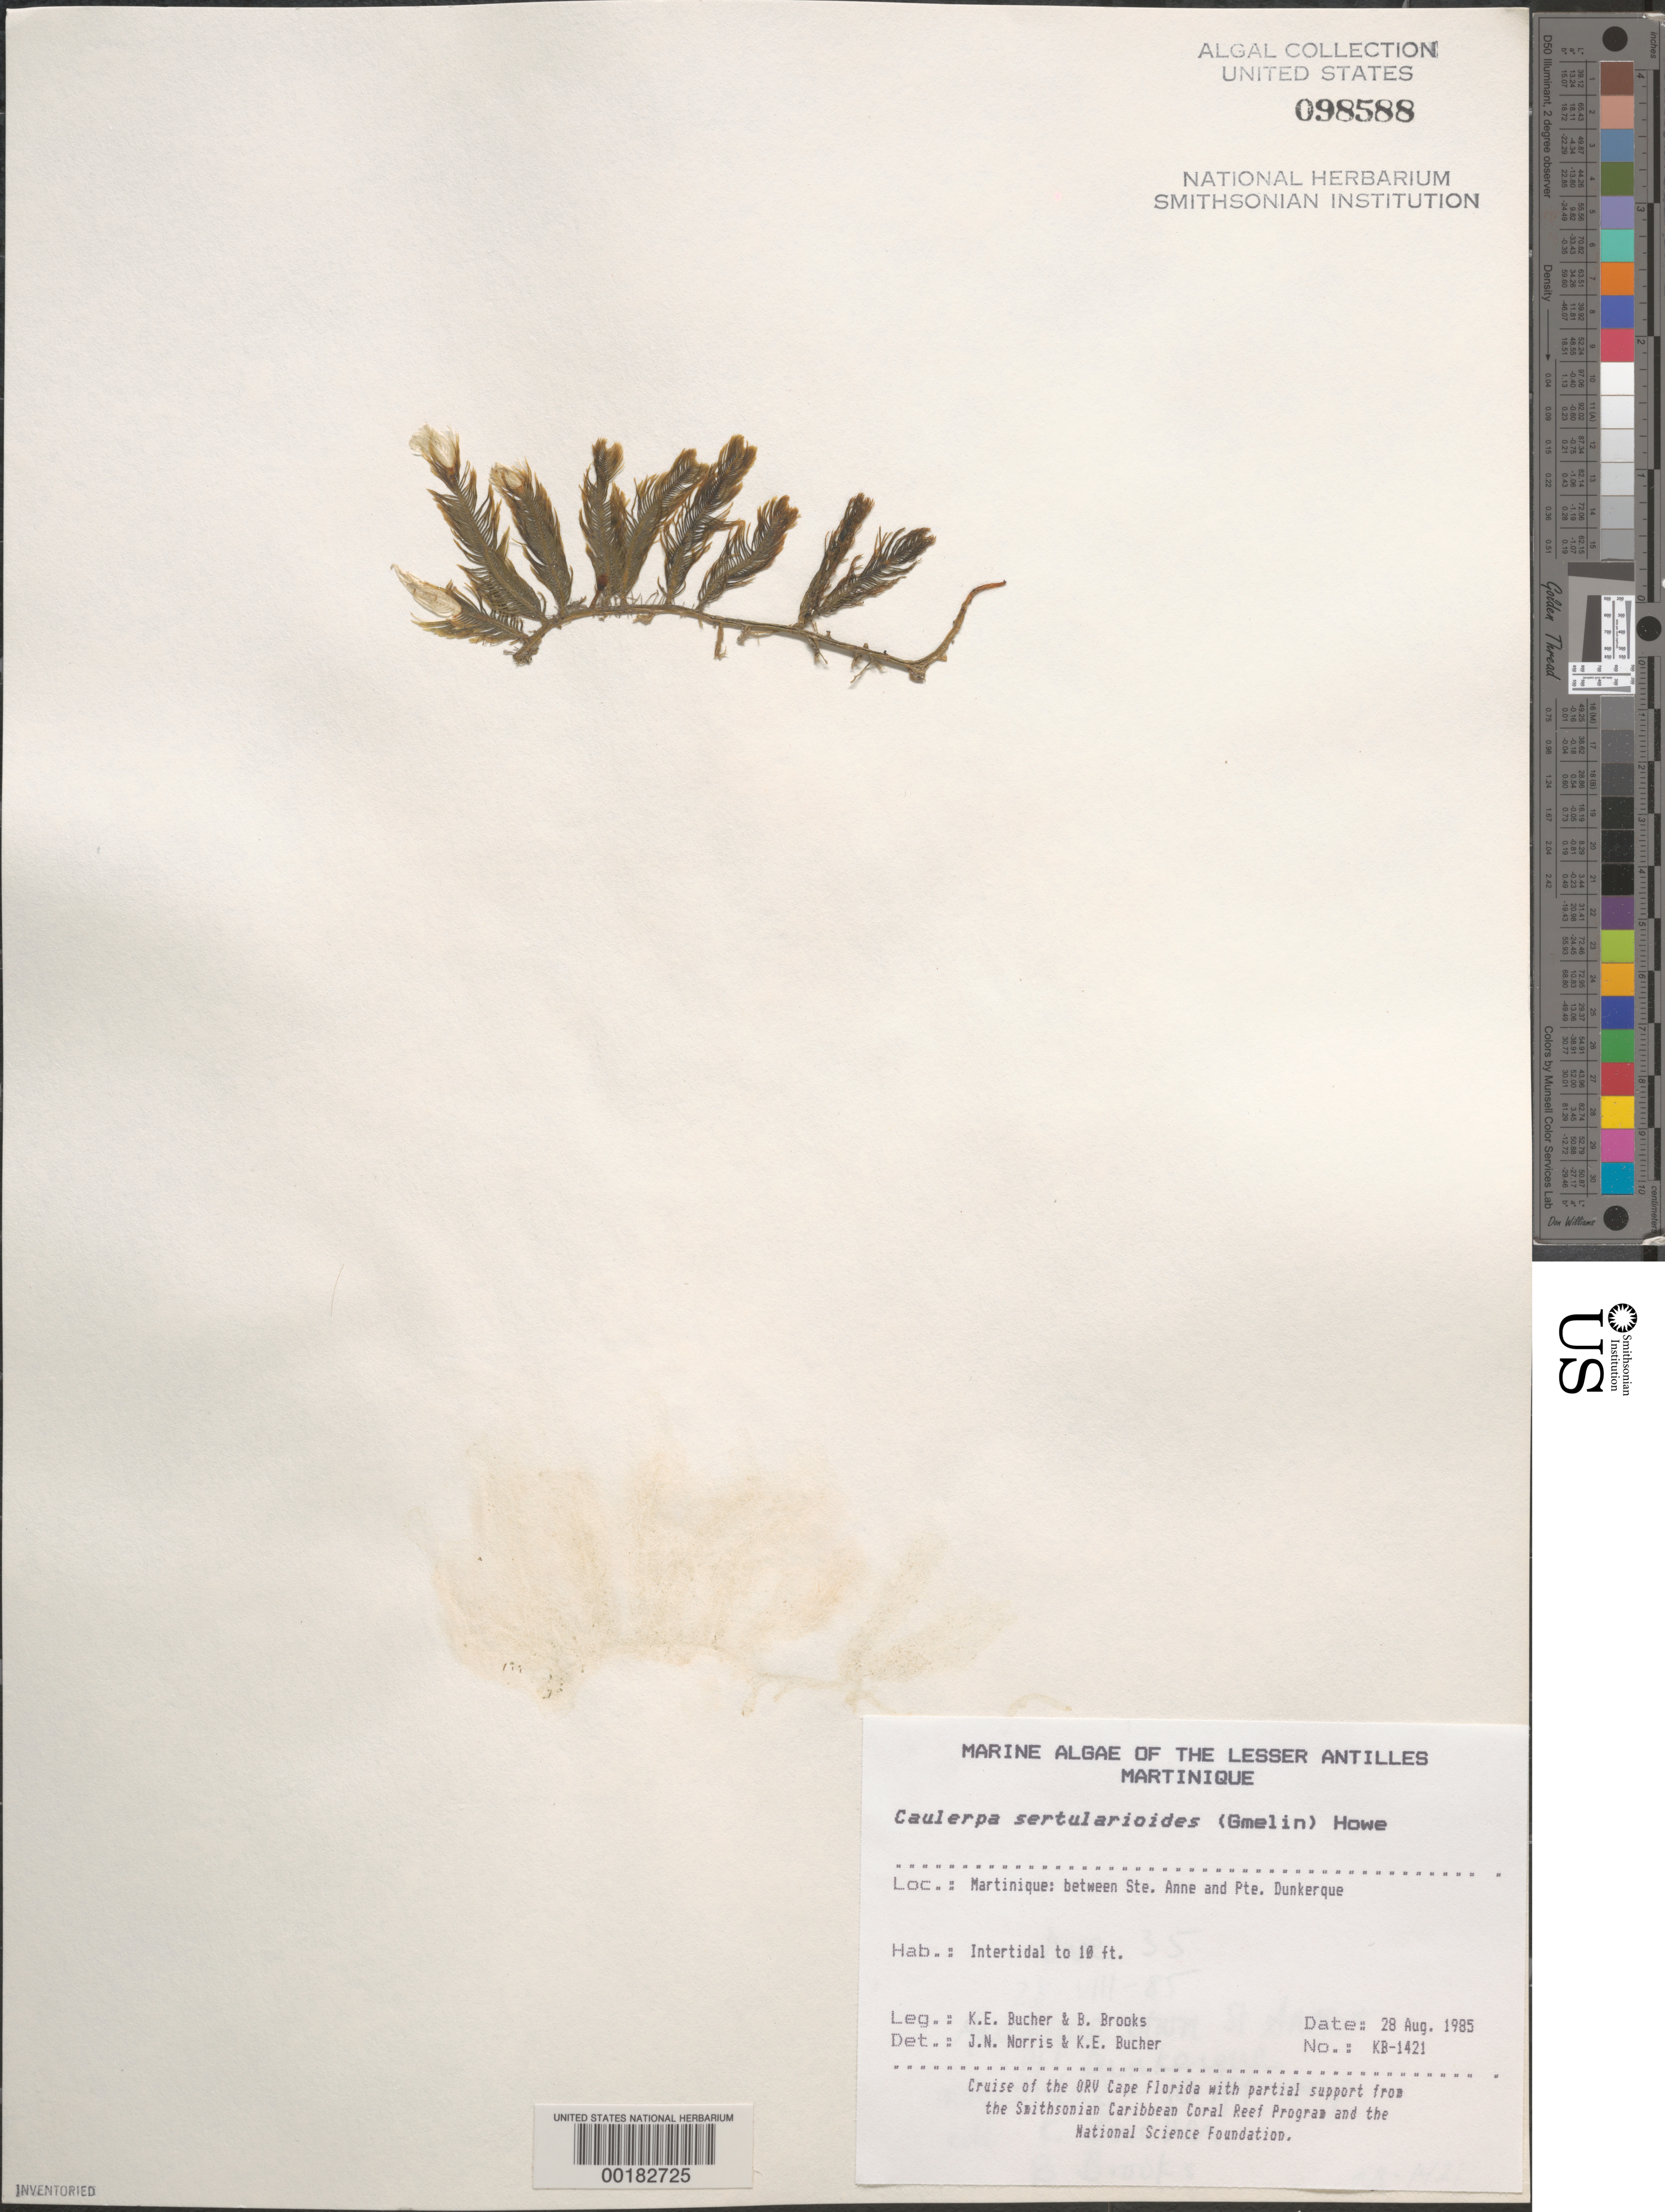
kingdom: Plantae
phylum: Chlorophyta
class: Ulvophyceae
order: Bryopsidales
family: Caulerpaceae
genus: Caulerpa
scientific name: Caulerpa sertularioides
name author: (S.G. Gmel.) M. Howe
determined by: Norris, J. N.; Bucher, K. E.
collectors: K. E. Bucher & B. Brooks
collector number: Kb-1421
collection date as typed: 28 Aug 1985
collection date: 1985-08-28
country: Martinique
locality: Between Sainte Anne and Pointe Dunkerque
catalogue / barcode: US 98588